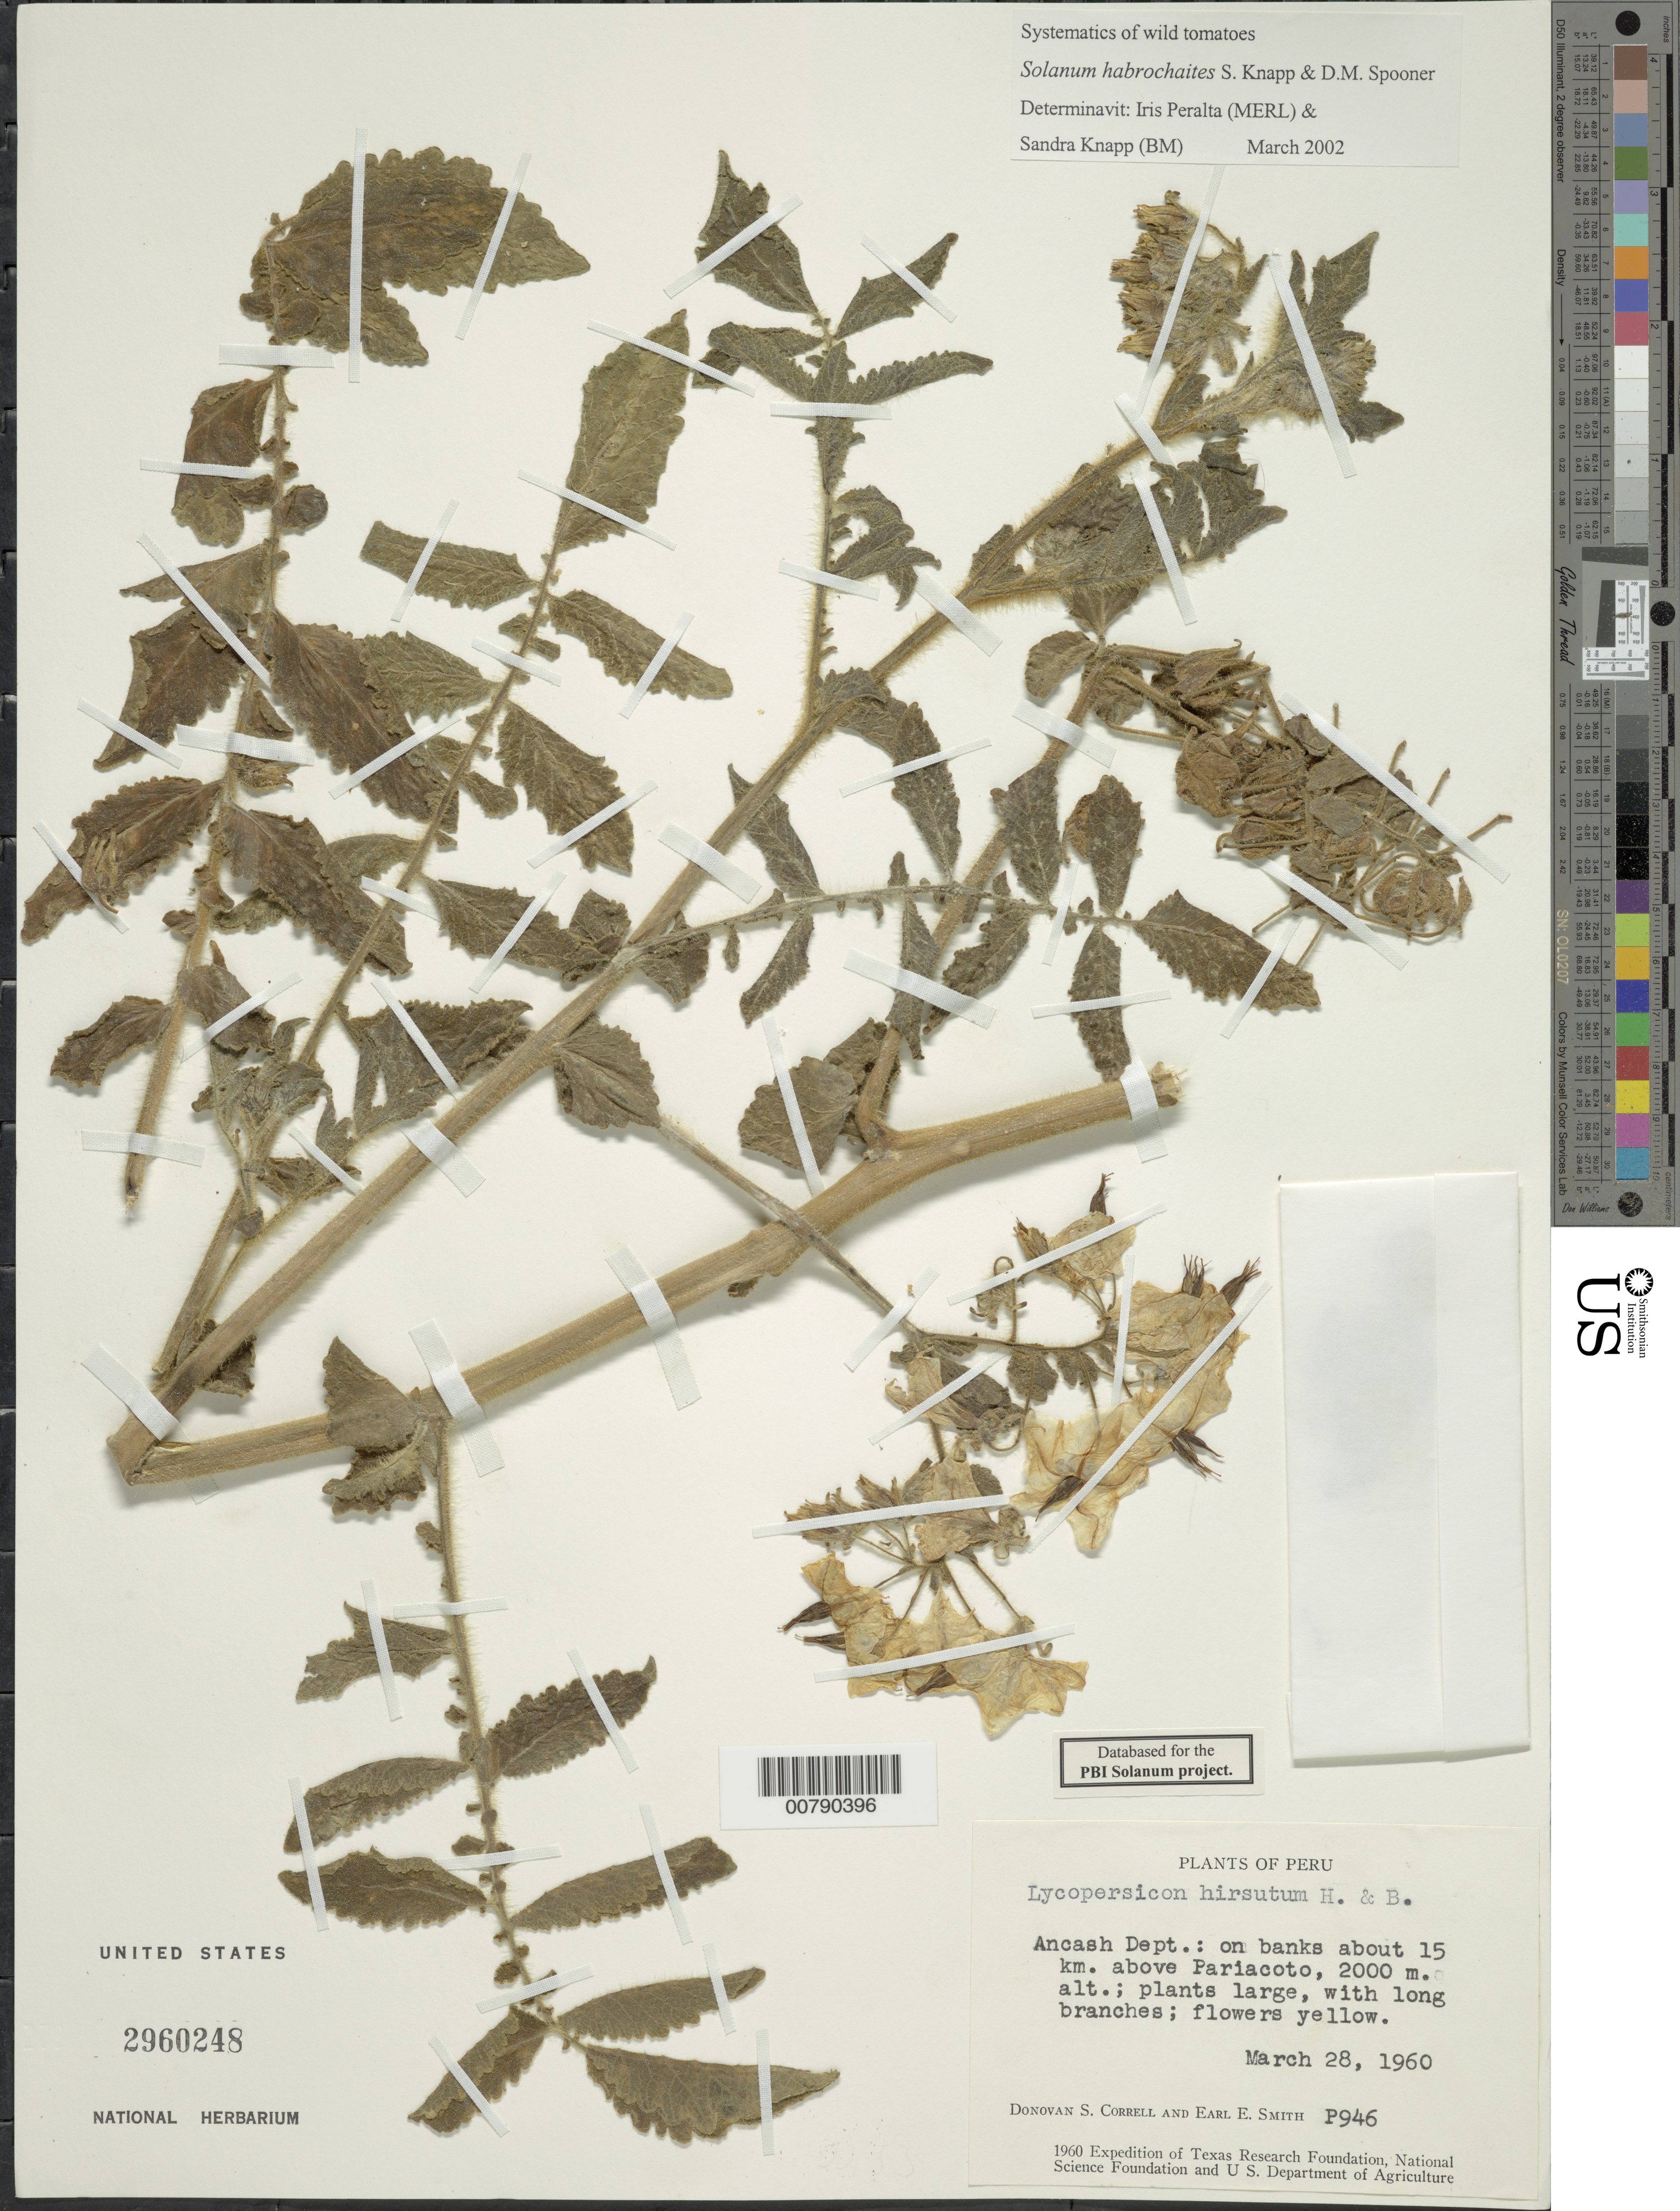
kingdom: Plantae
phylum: Tracheophyta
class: Magnoliopsida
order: Solanales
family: Solanaceae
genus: Solanum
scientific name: Solanum seaforthianum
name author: Andrews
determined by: Knapp, S. D.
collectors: H. Murphy & E. Parra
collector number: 610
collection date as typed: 27 Jun 1982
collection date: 1982-06-27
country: Colombia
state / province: Valle del Cauca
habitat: broookside grazed by cows, remnants of forest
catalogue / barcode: US 2963370